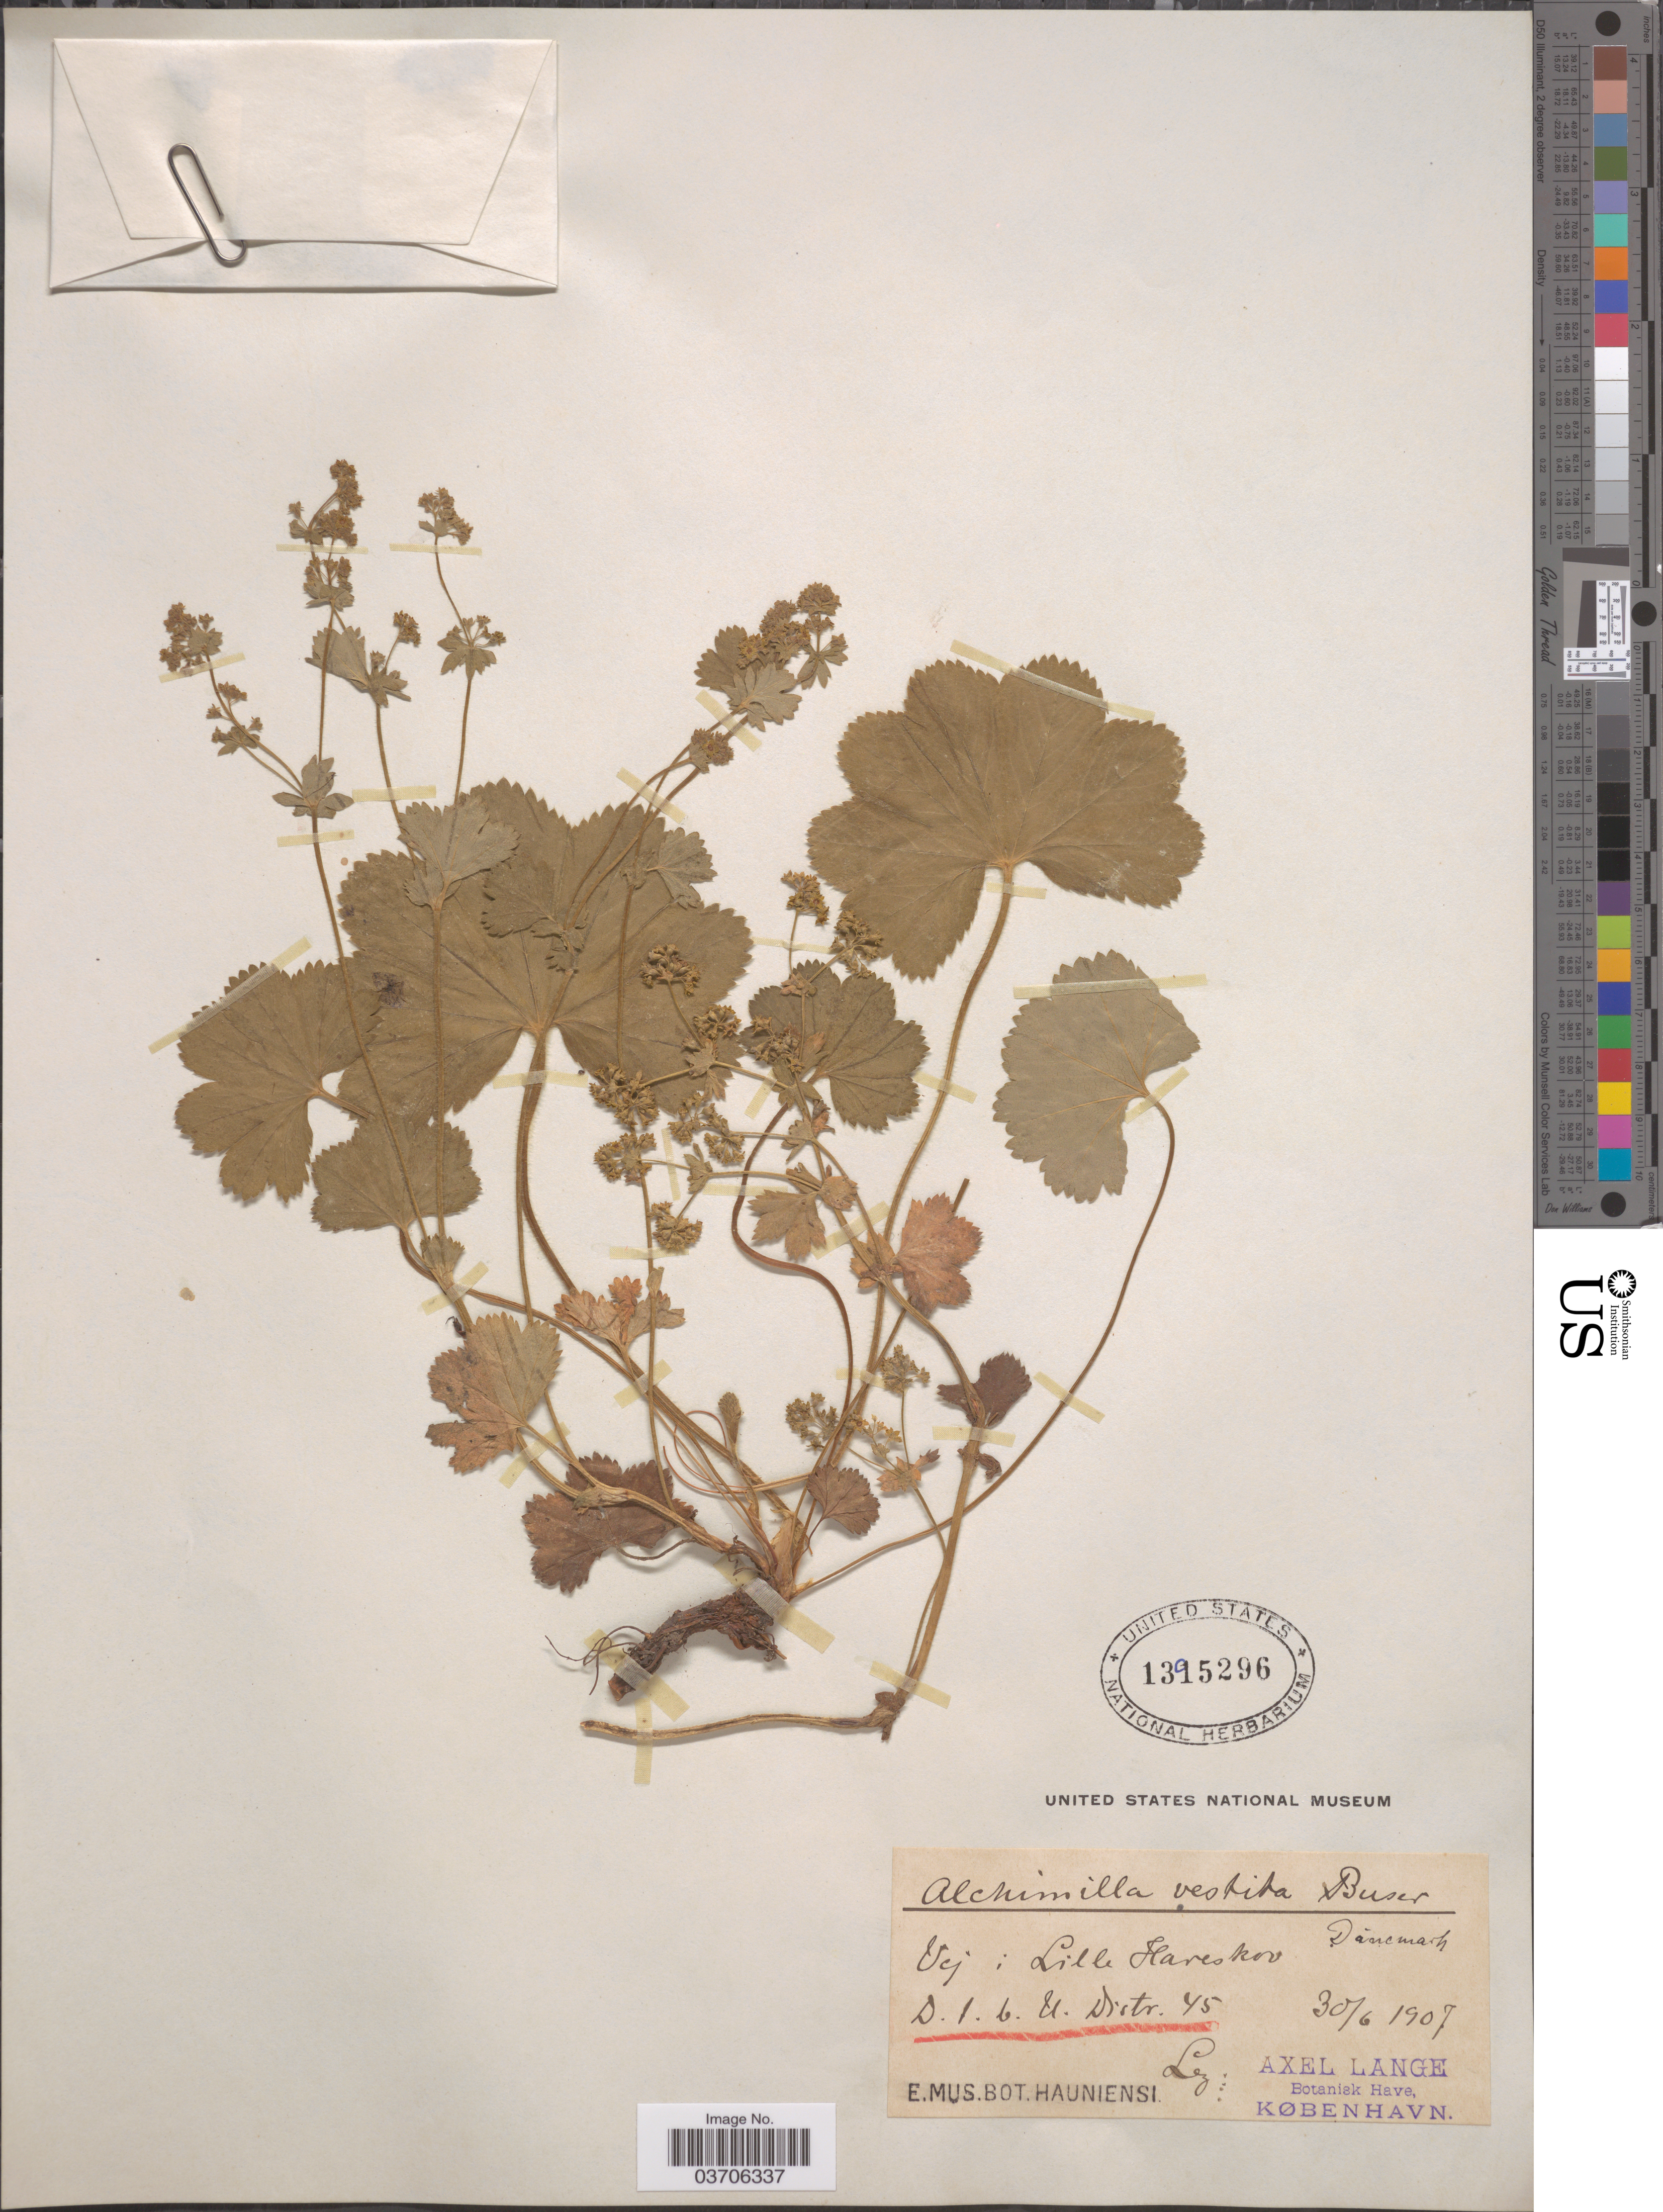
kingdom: Plantae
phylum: Tracheophyta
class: Magnoliopsida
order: Rosales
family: Rosaceae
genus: Alchemilla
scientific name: Alchemilla vestita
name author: (Buser) Raunk.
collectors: A. E. Lange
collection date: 1907-06-30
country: Denmark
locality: Vej; Lille Hareskov. Dánemark. D.I. b. U. Distr. 45.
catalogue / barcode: US 1395296